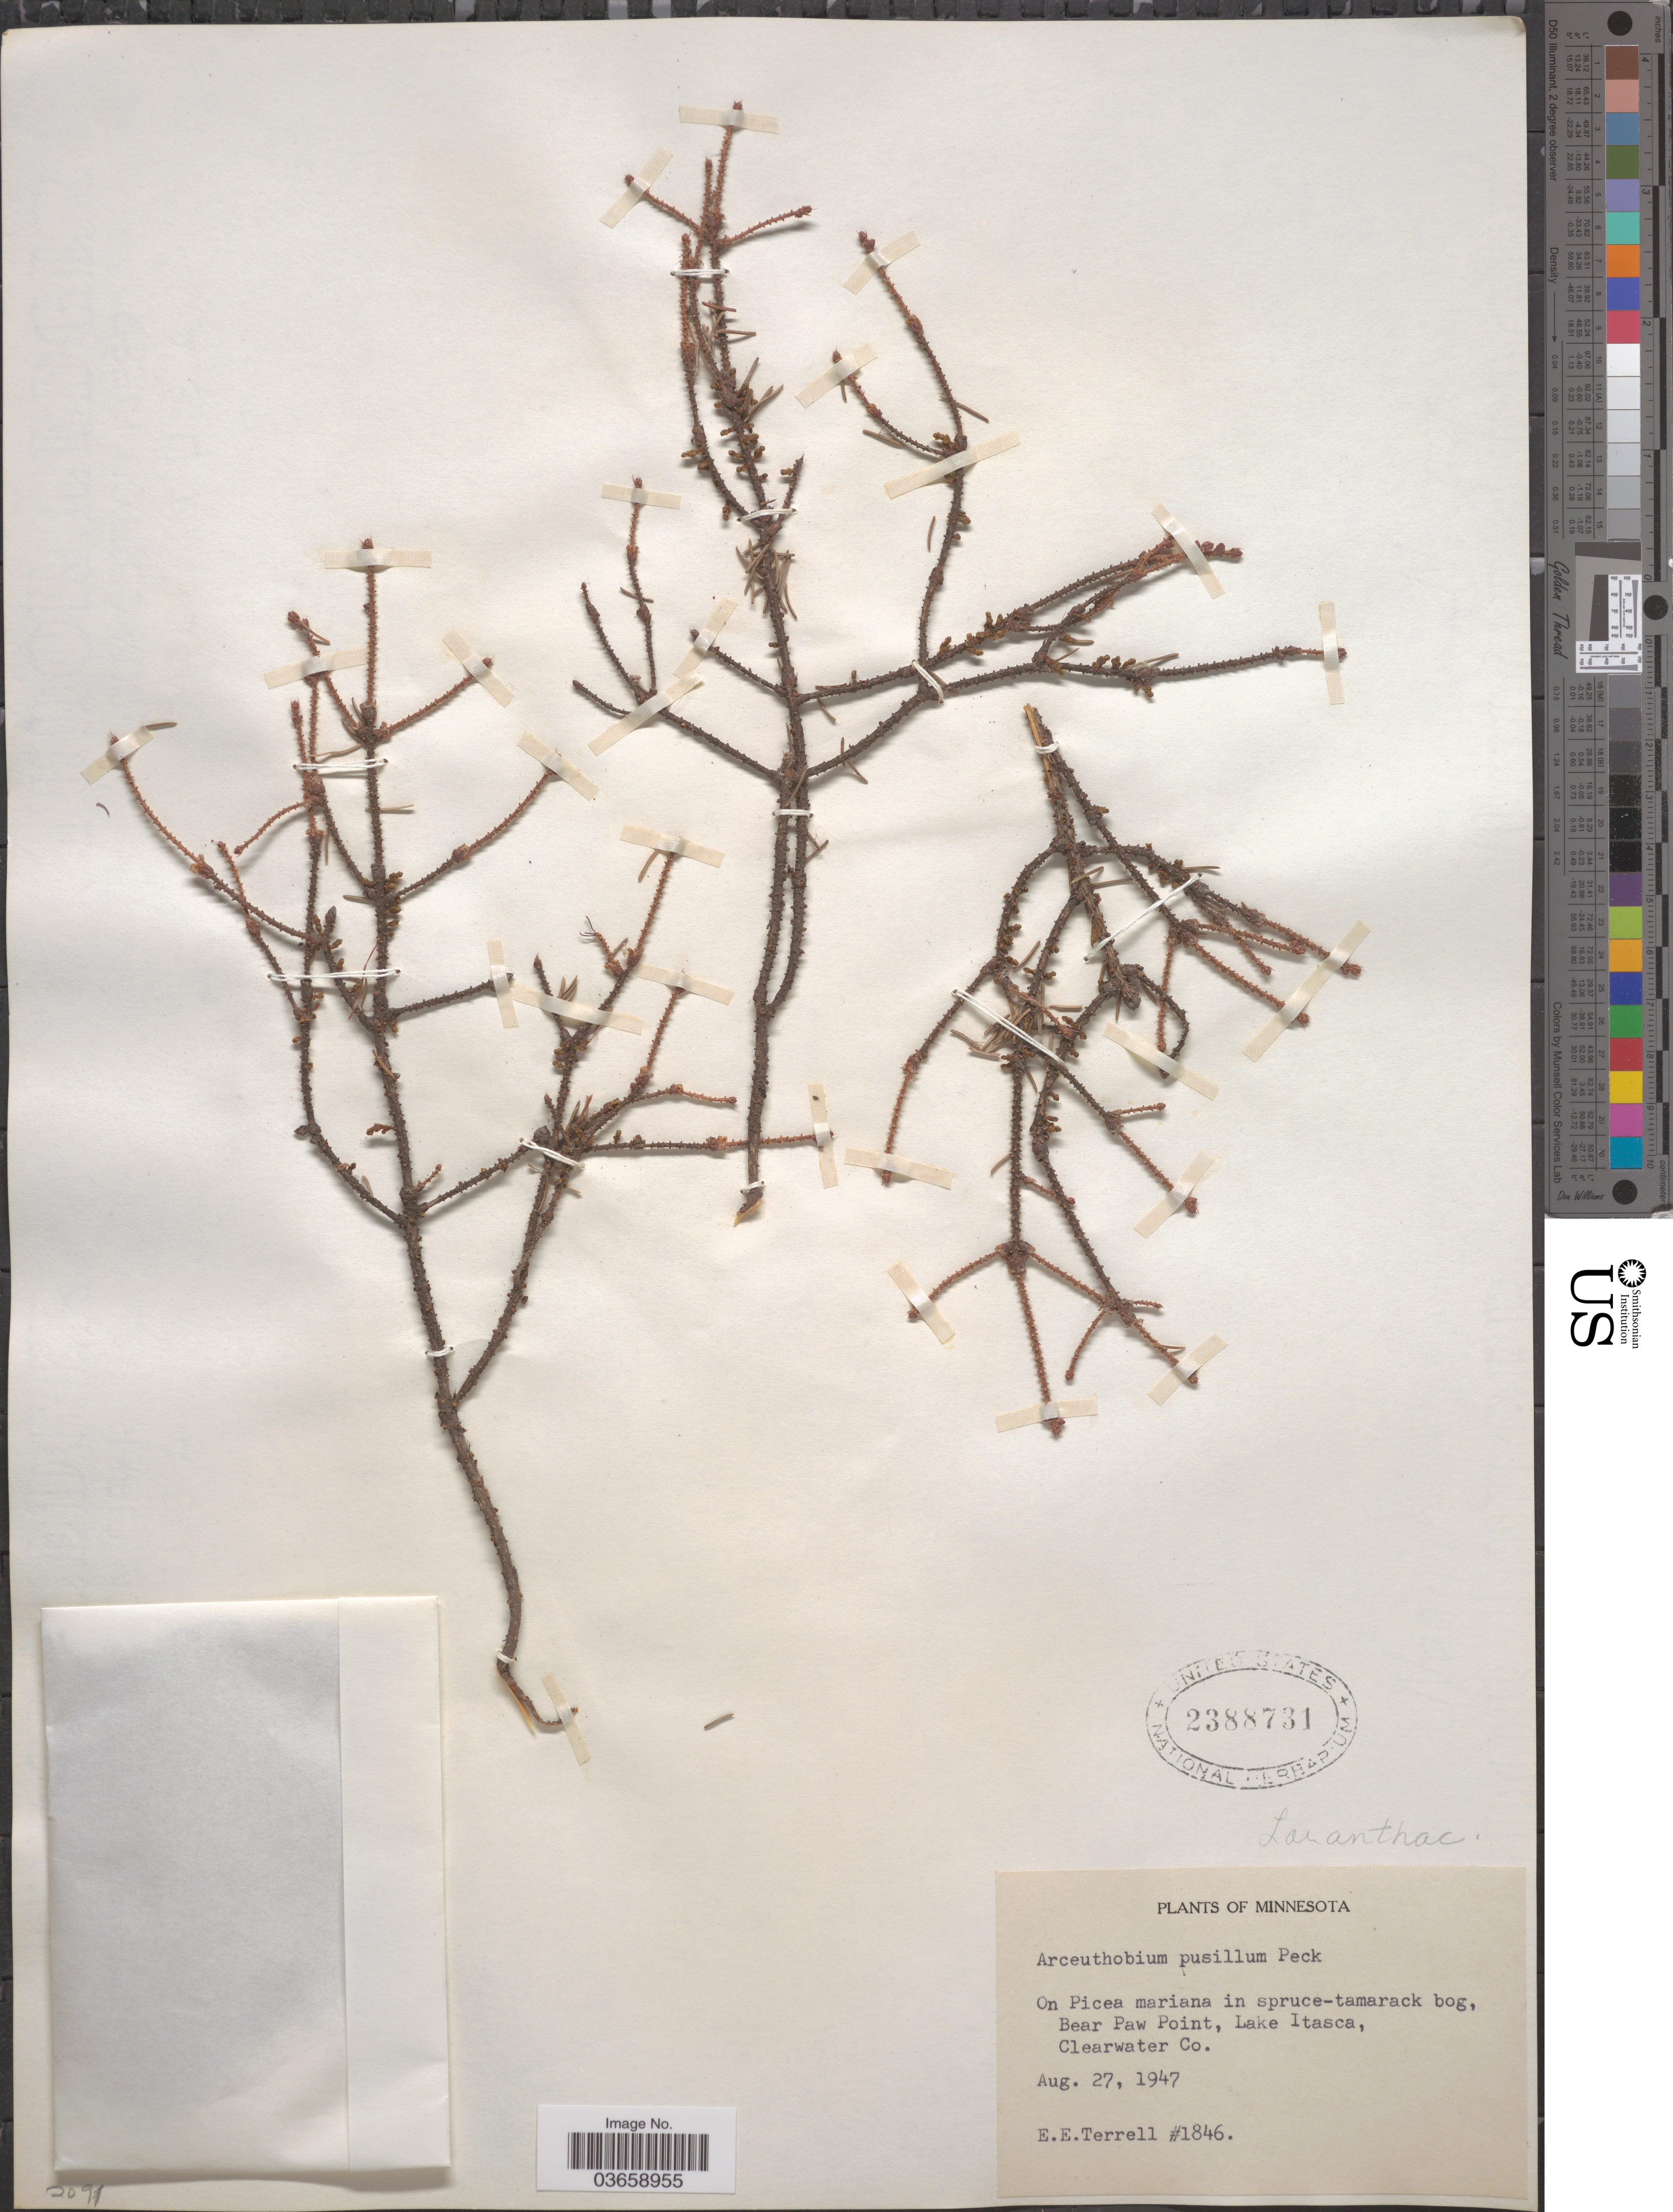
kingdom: Plantae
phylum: Tracheophyta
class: Magnoliopsida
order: Santalales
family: Viscaceae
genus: Arceuthobium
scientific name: Arceuthobium pusillum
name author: Peck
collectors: E. E. Terrell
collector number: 1846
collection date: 1947-08-27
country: United States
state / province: Minnesota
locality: Bear Paw Point, Lake Itasca, Clearwater Co.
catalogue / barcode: US 2388731